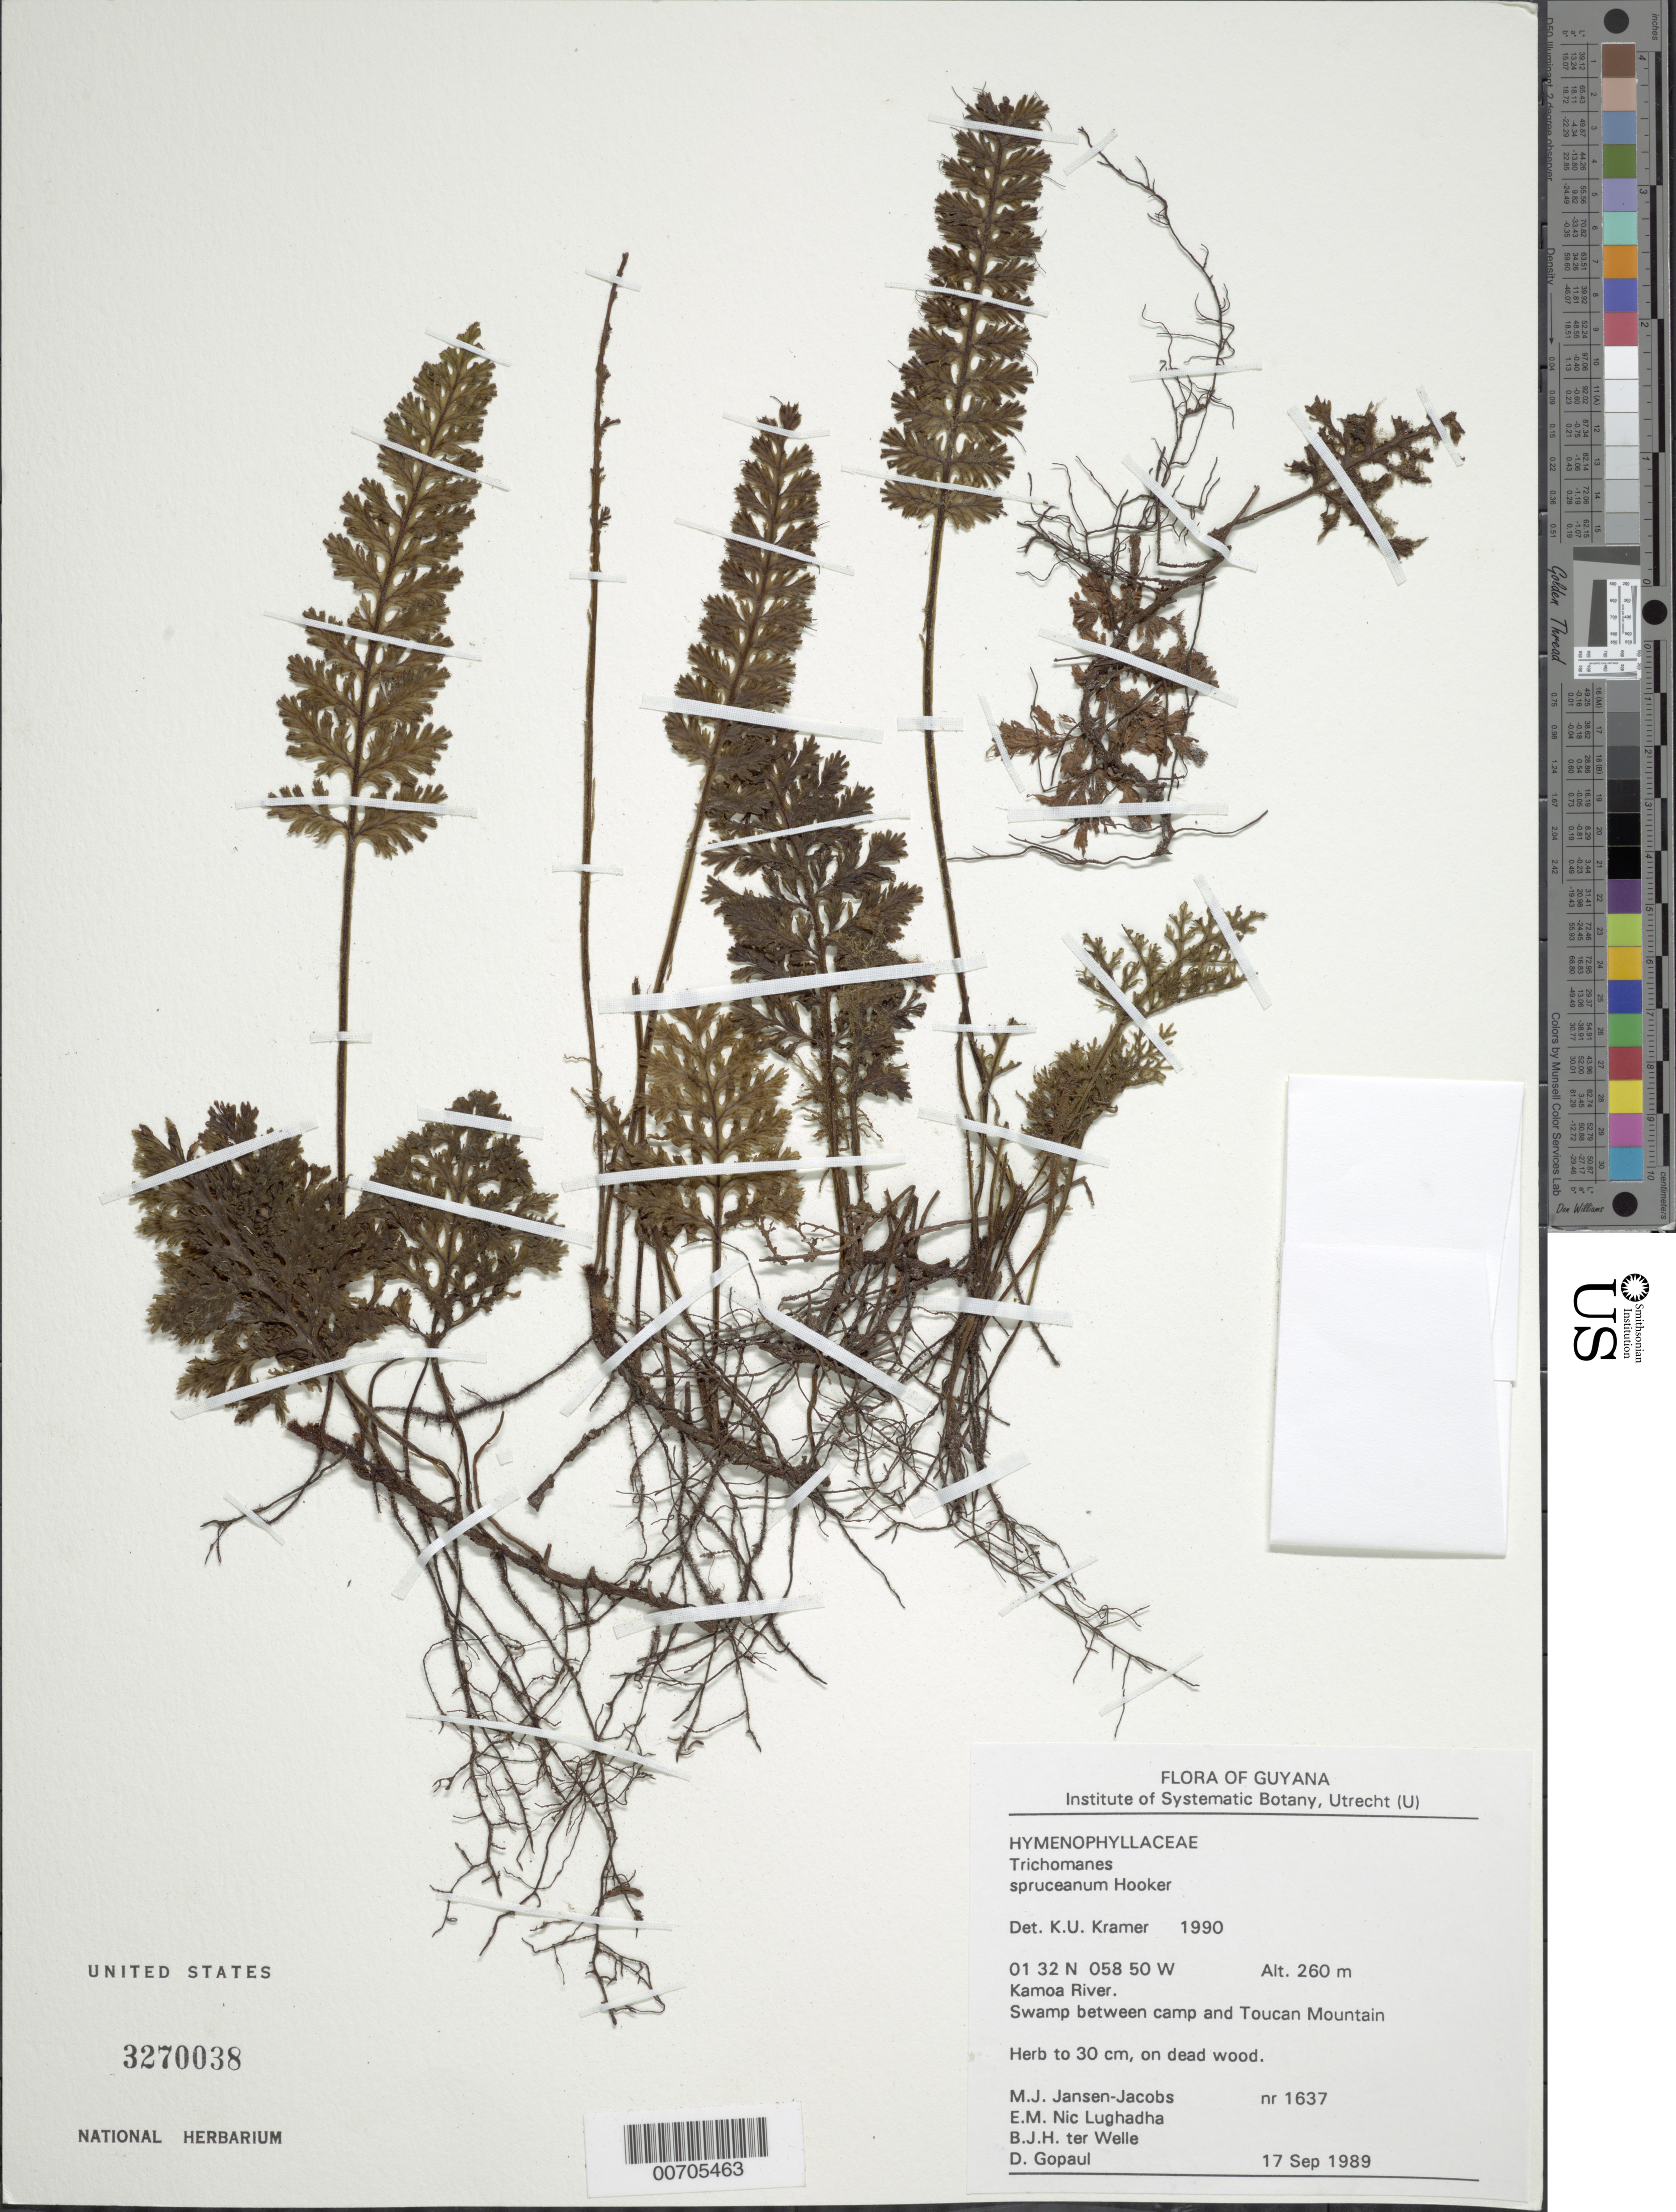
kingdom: Plantae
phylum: Tracheophyta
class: Polypodiopsida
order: Hymenophyllales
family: Hymenophyllaceae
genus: Trichomanes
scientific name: Trichomanes spruceanum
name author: Hook.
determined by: Kramer, K. U.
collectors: M. J. Jansen-Jacobs, E. Nic Lughadha, B. Welle & D. Gopaul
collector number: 1637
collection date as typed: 17-Sep-89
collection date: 1989-09-17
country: Guyana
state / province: U. Takutu-U. Essequibo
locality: Toucan Mountain, Kamoa River, betw. camp and Toucan Mt.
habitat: Swamp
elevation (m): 260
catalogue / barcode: US 3270038